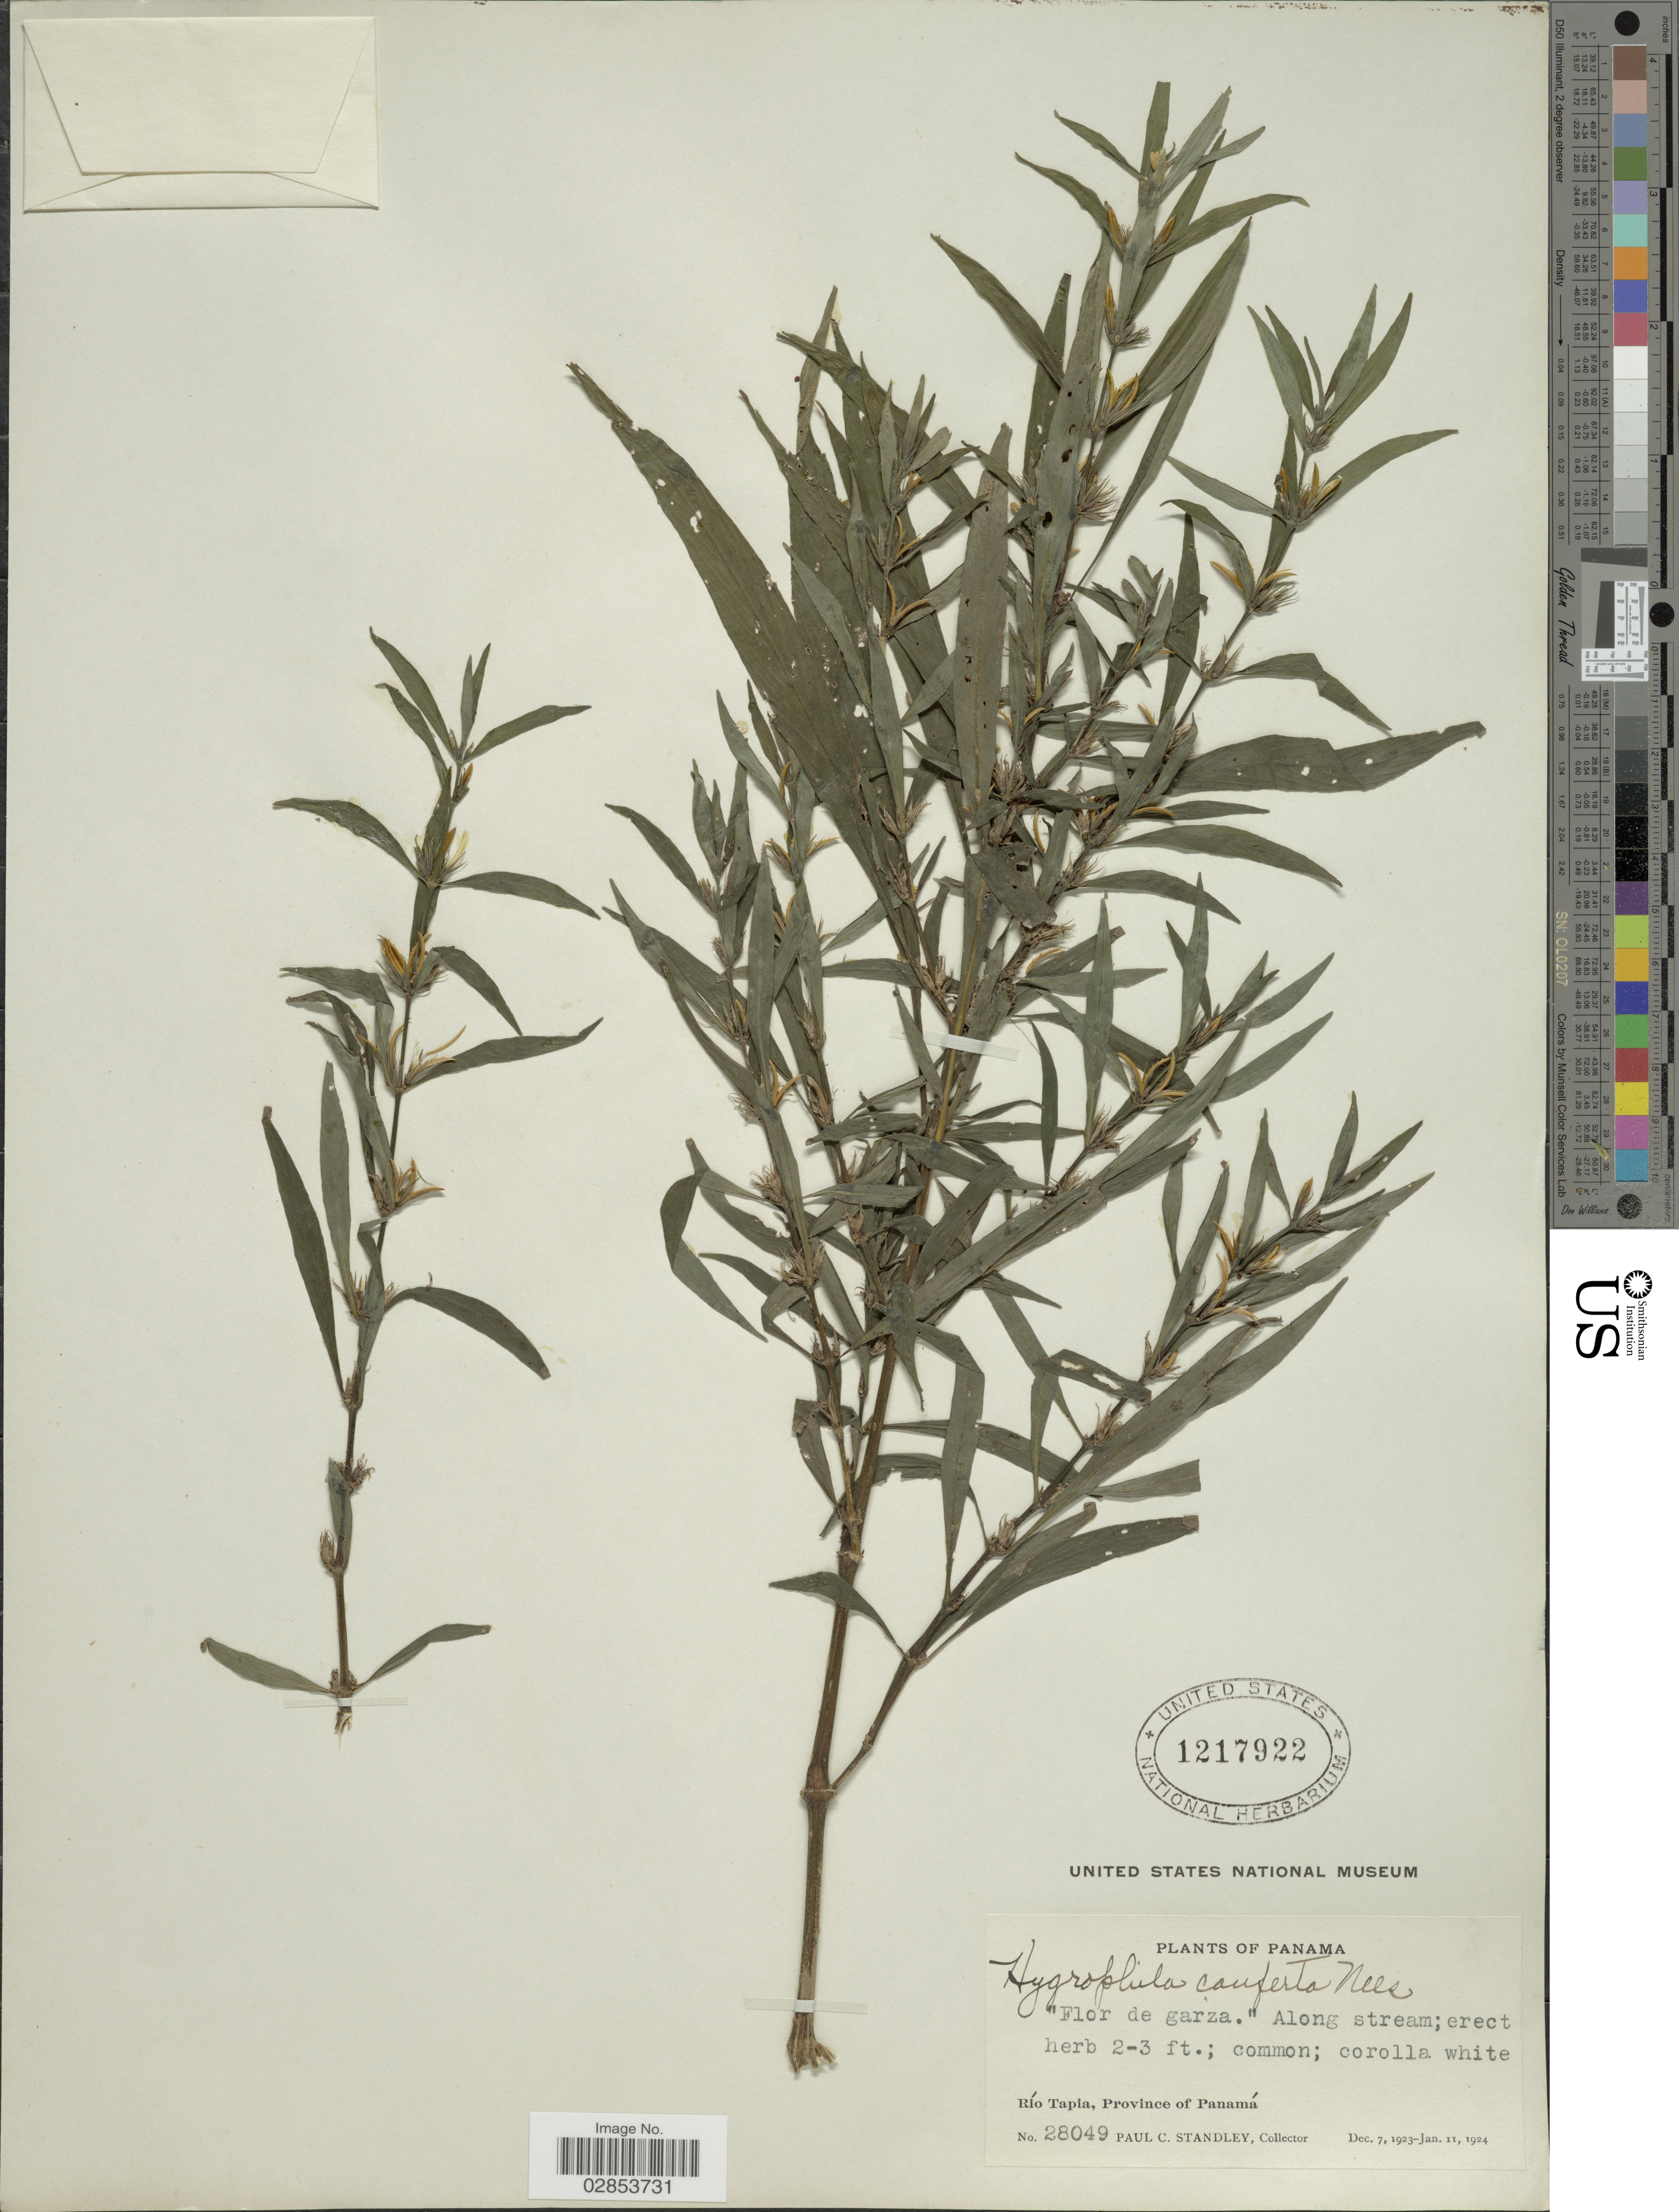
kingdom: Plantae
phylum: Tracheophyta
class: Magnoliopsida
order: Lamiales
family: Acanthaceae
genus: Hygrophila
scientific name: Hygrophila costata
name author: Nees & T. Nees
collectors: P. C. Standley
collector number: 28049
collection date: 1923-12-07/1924-01-11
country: Panama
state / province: Panamá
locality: Río Tapia, Province of Panamá.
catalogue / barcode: US 1217922